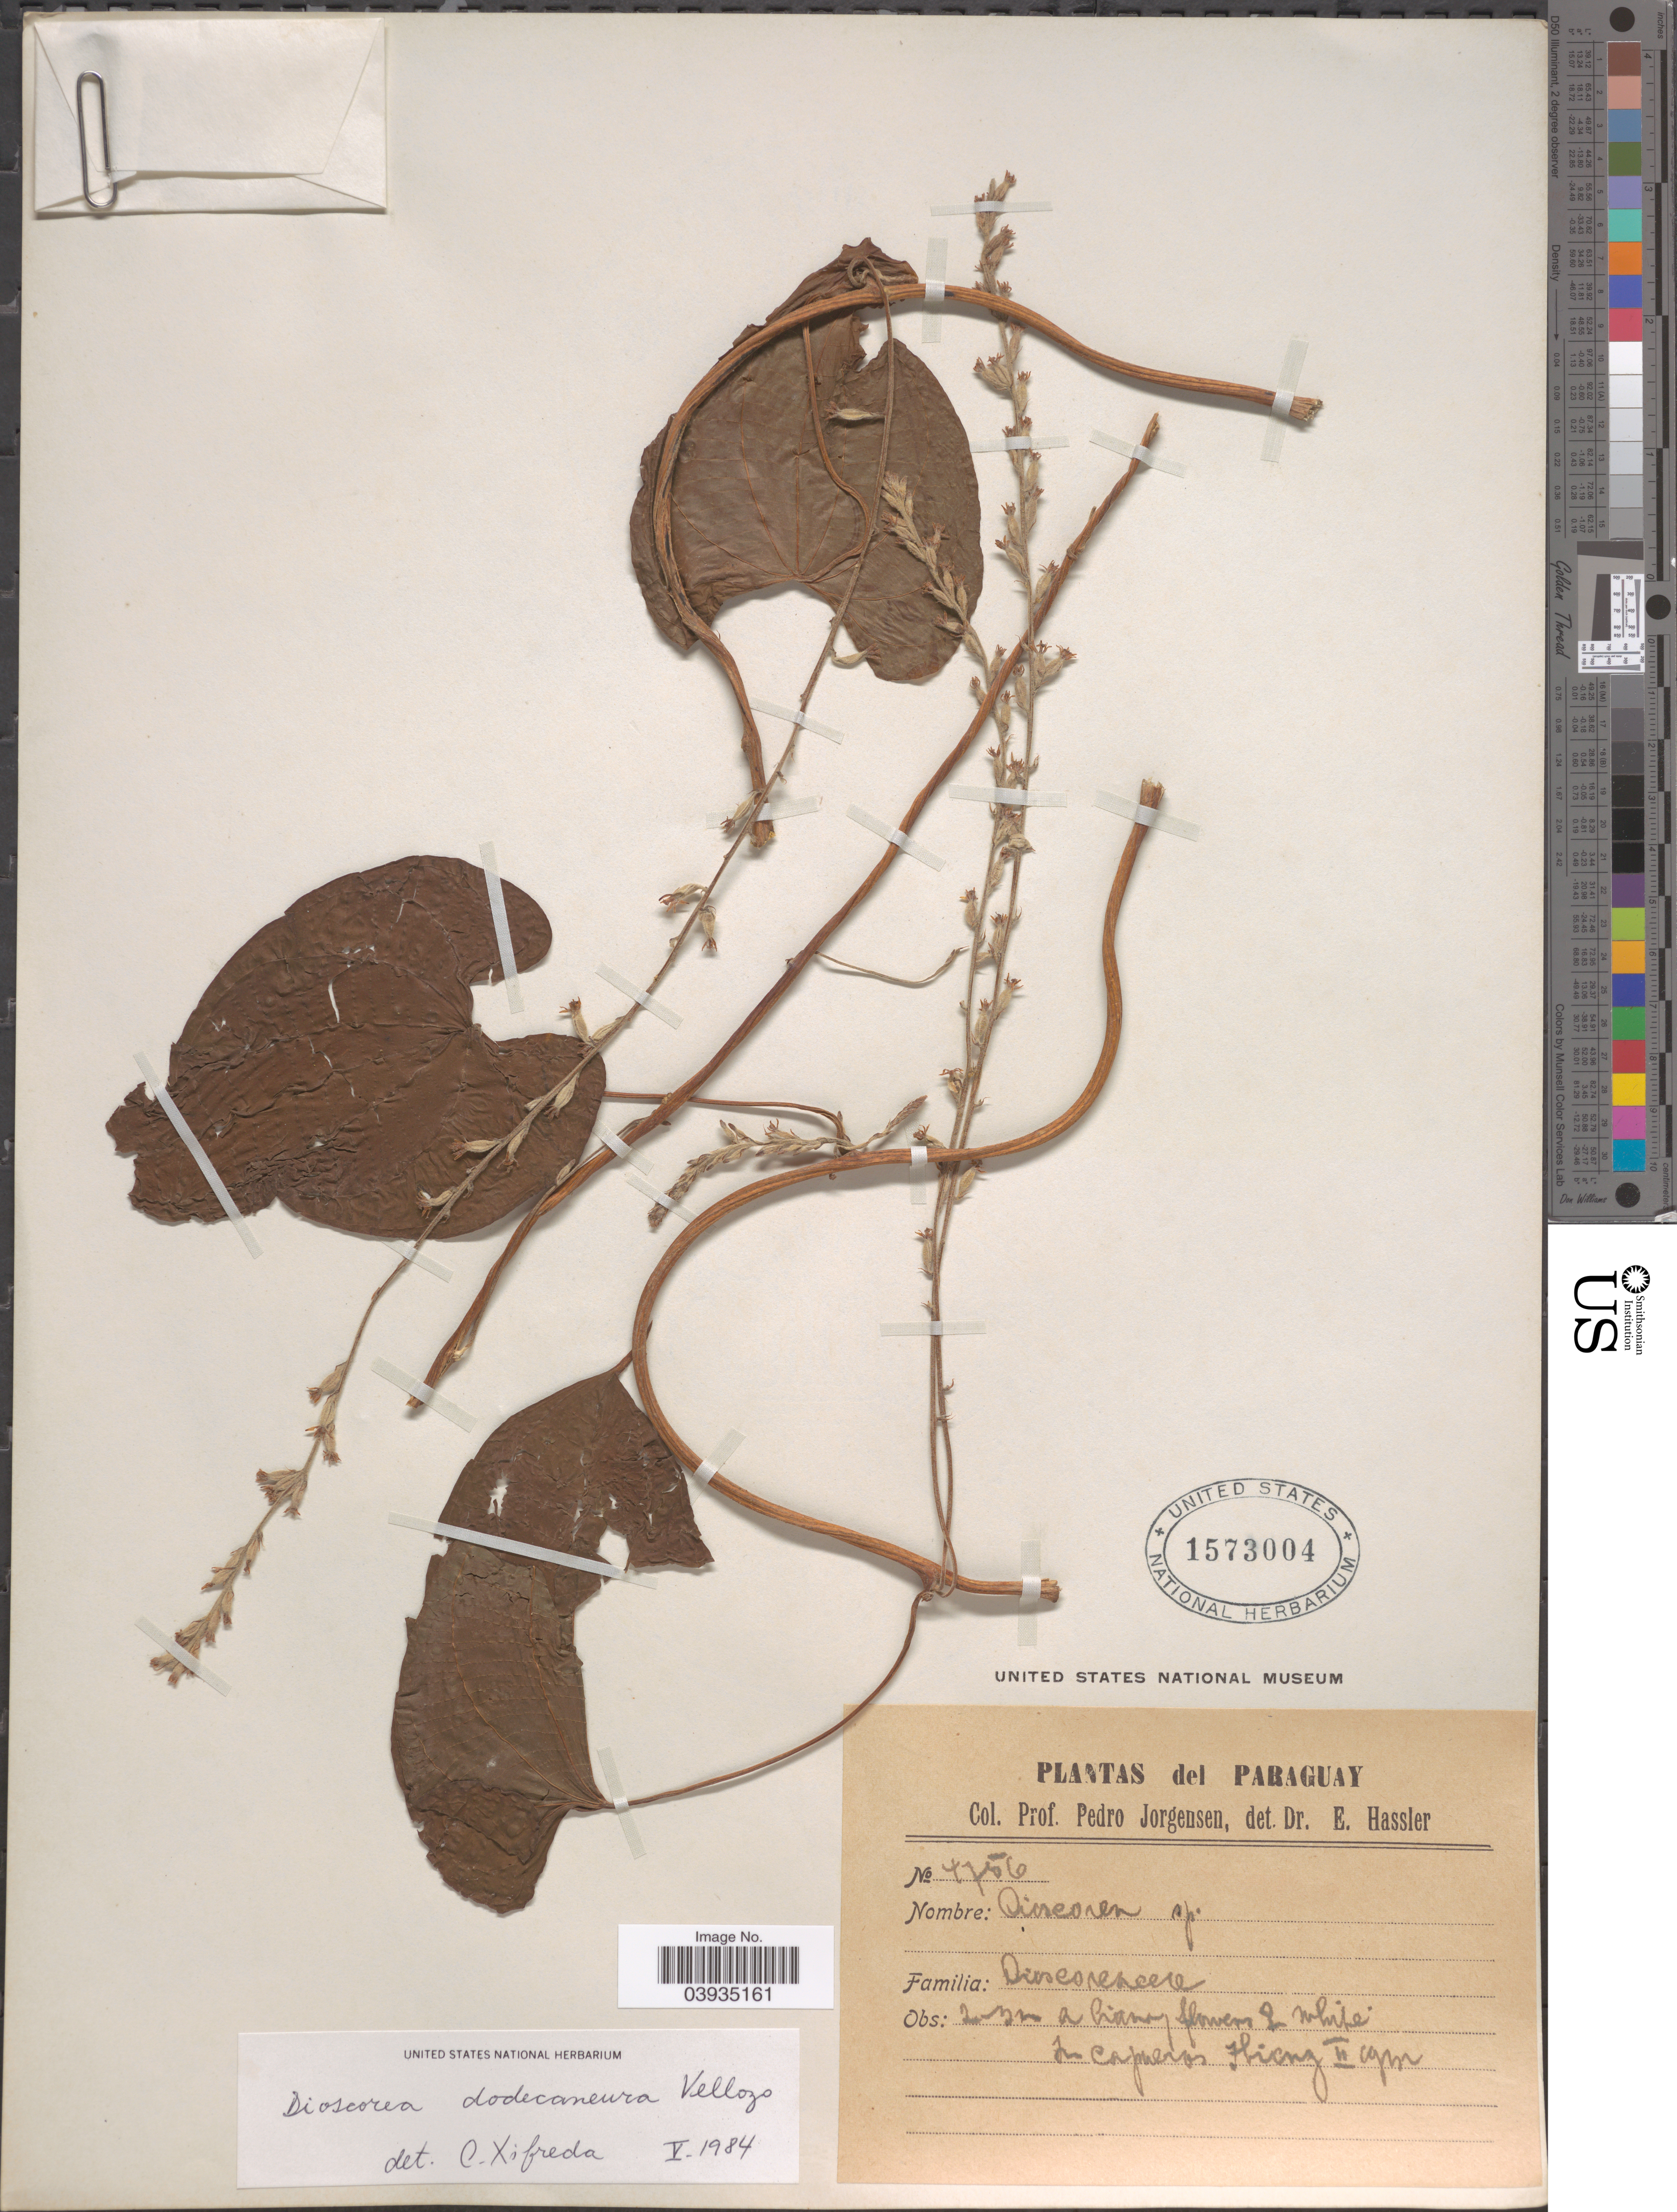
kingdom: Plantae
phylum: Tracheophyta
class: Liliopsida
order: Dioscoreales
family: Dioscoreaceae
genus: Dioscorea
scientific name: Dioscorea dodecaneura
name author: Vell.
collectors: P. Jörgensen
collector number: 4756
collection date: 1942-02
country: Paraguay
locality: Ibicuy.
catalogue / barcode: US 1573004